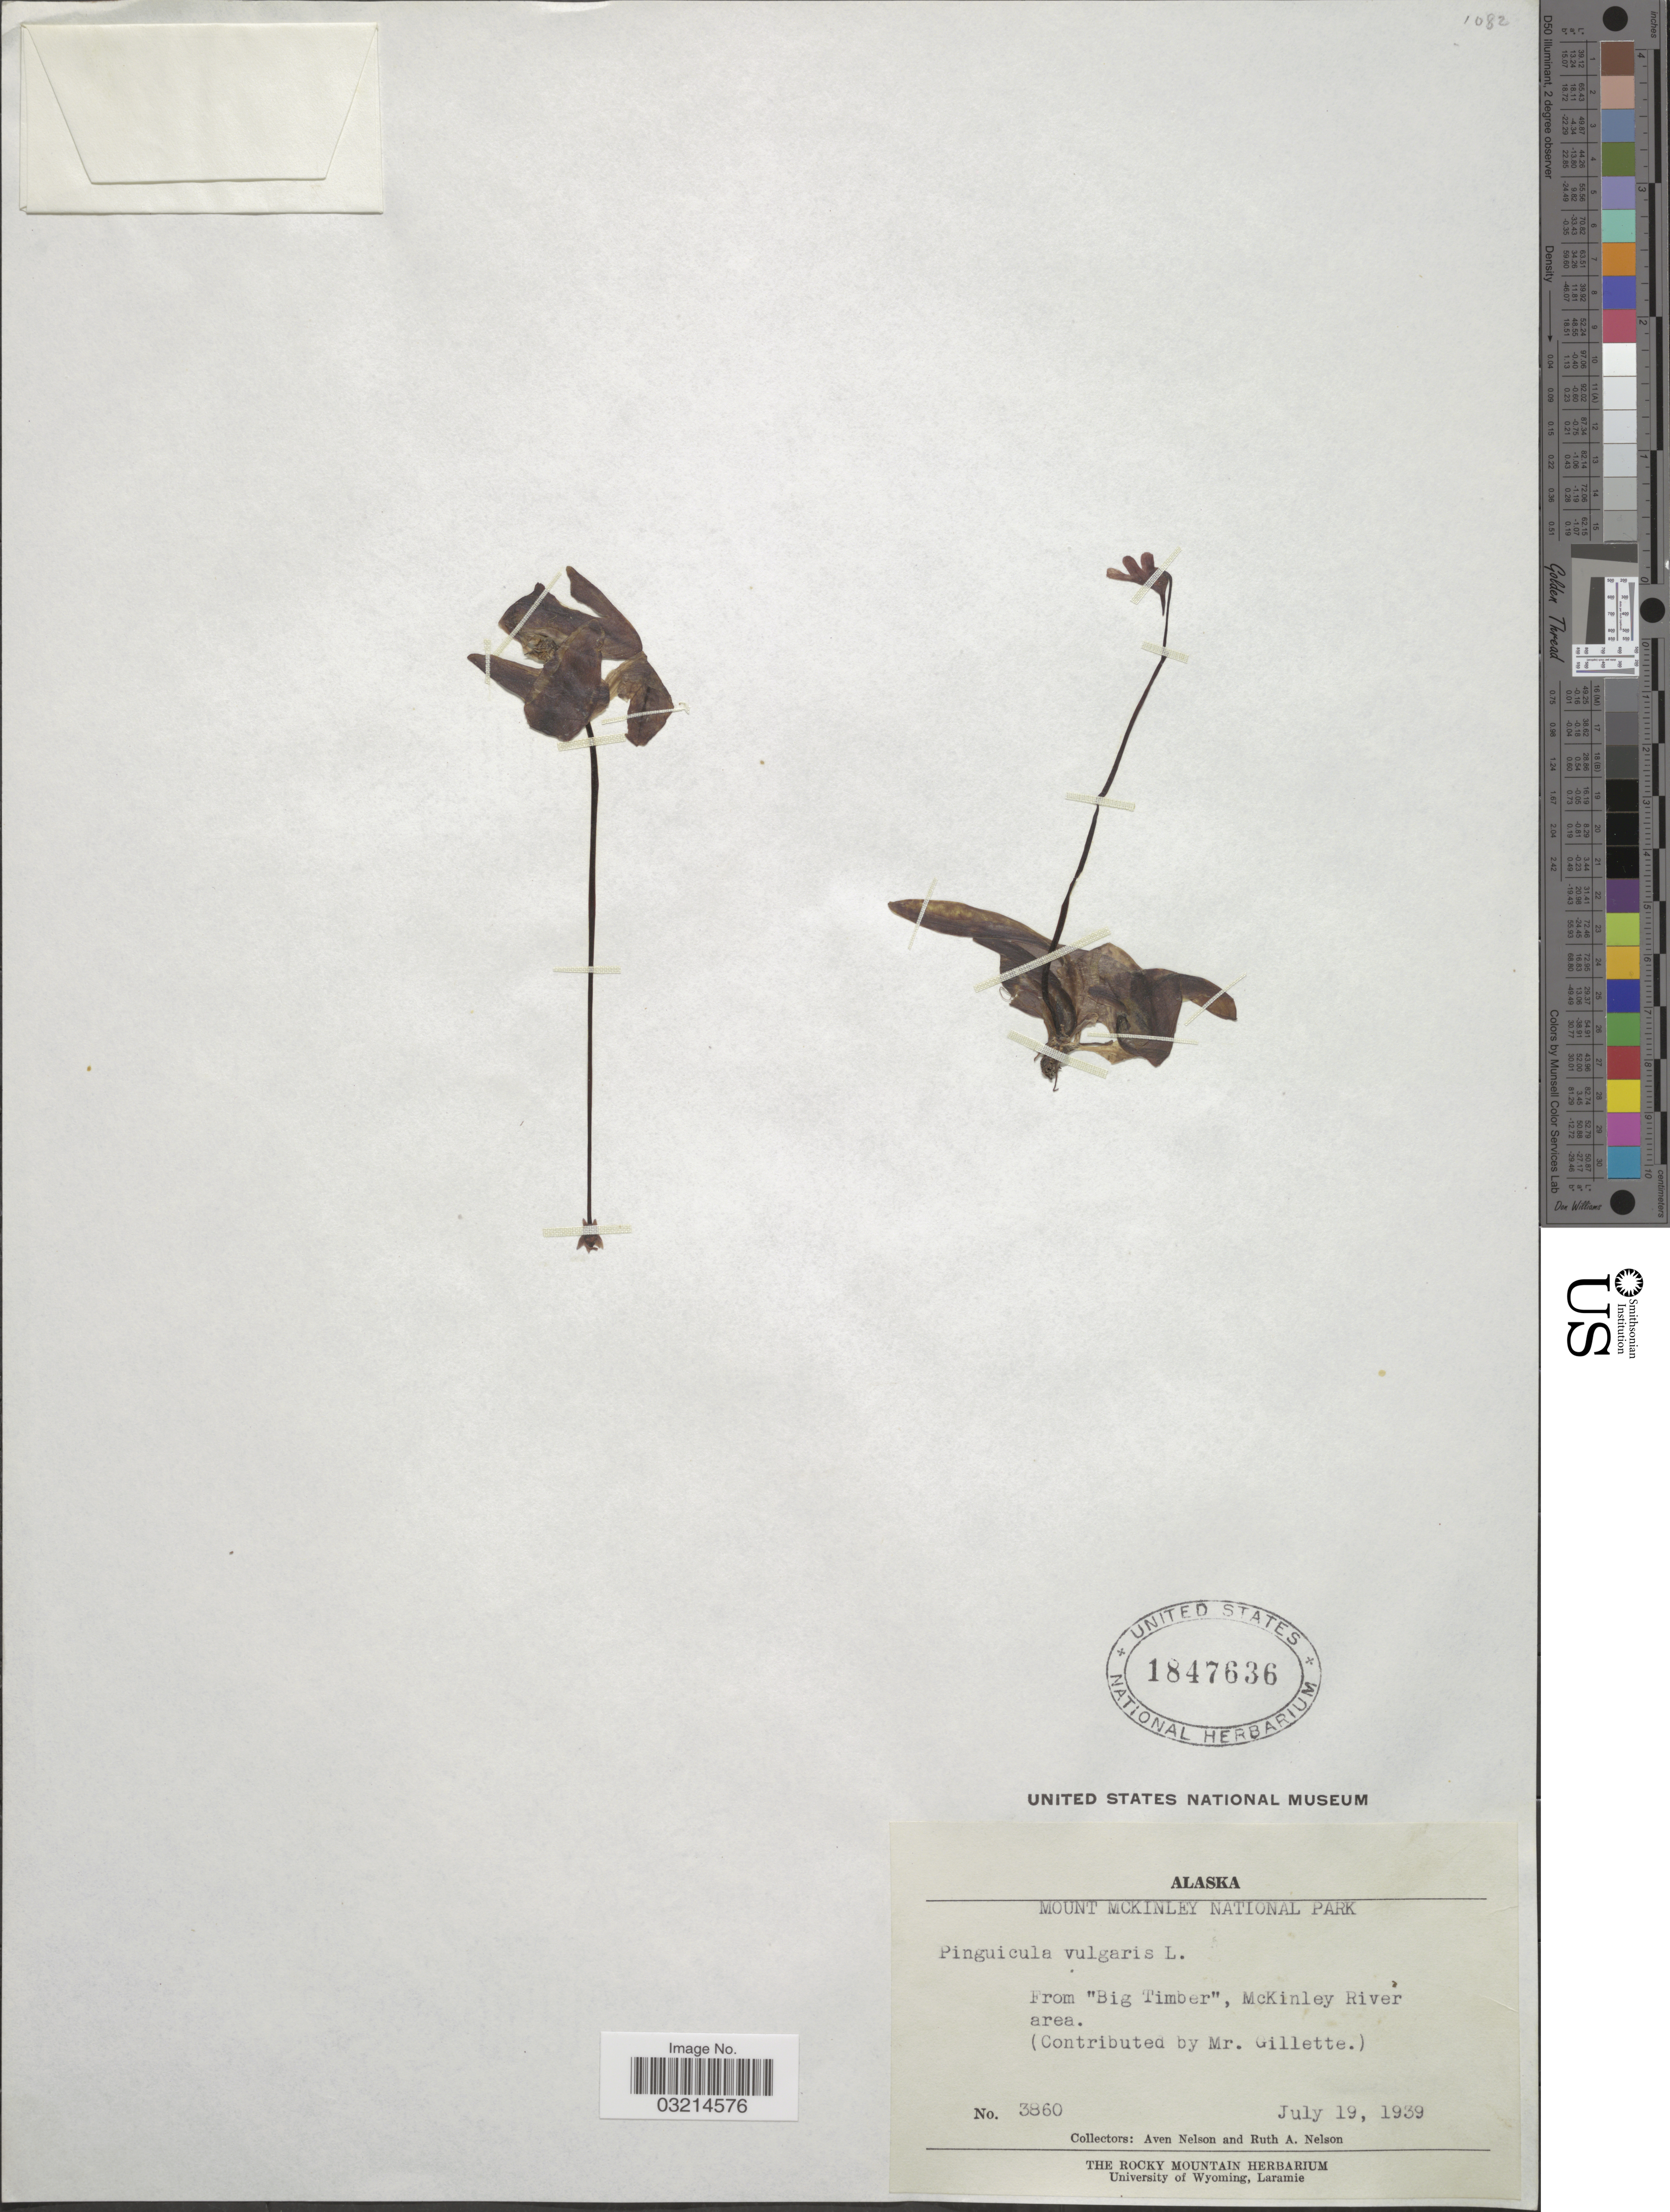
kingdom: Plantae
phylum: Tracheophyta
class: Magnoliopsida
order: Lamiales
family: Lentibulariaceae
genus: Pinguicula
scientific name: Pinguicula vulgaris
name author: L.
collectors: A. Nelson & R. A. Nelson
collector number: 3860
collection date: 1939-07-19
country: United States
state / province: Alaska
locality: Mount Mckinley National Park, From "Big Timber", McKinley River area.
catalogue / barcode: US 1847636